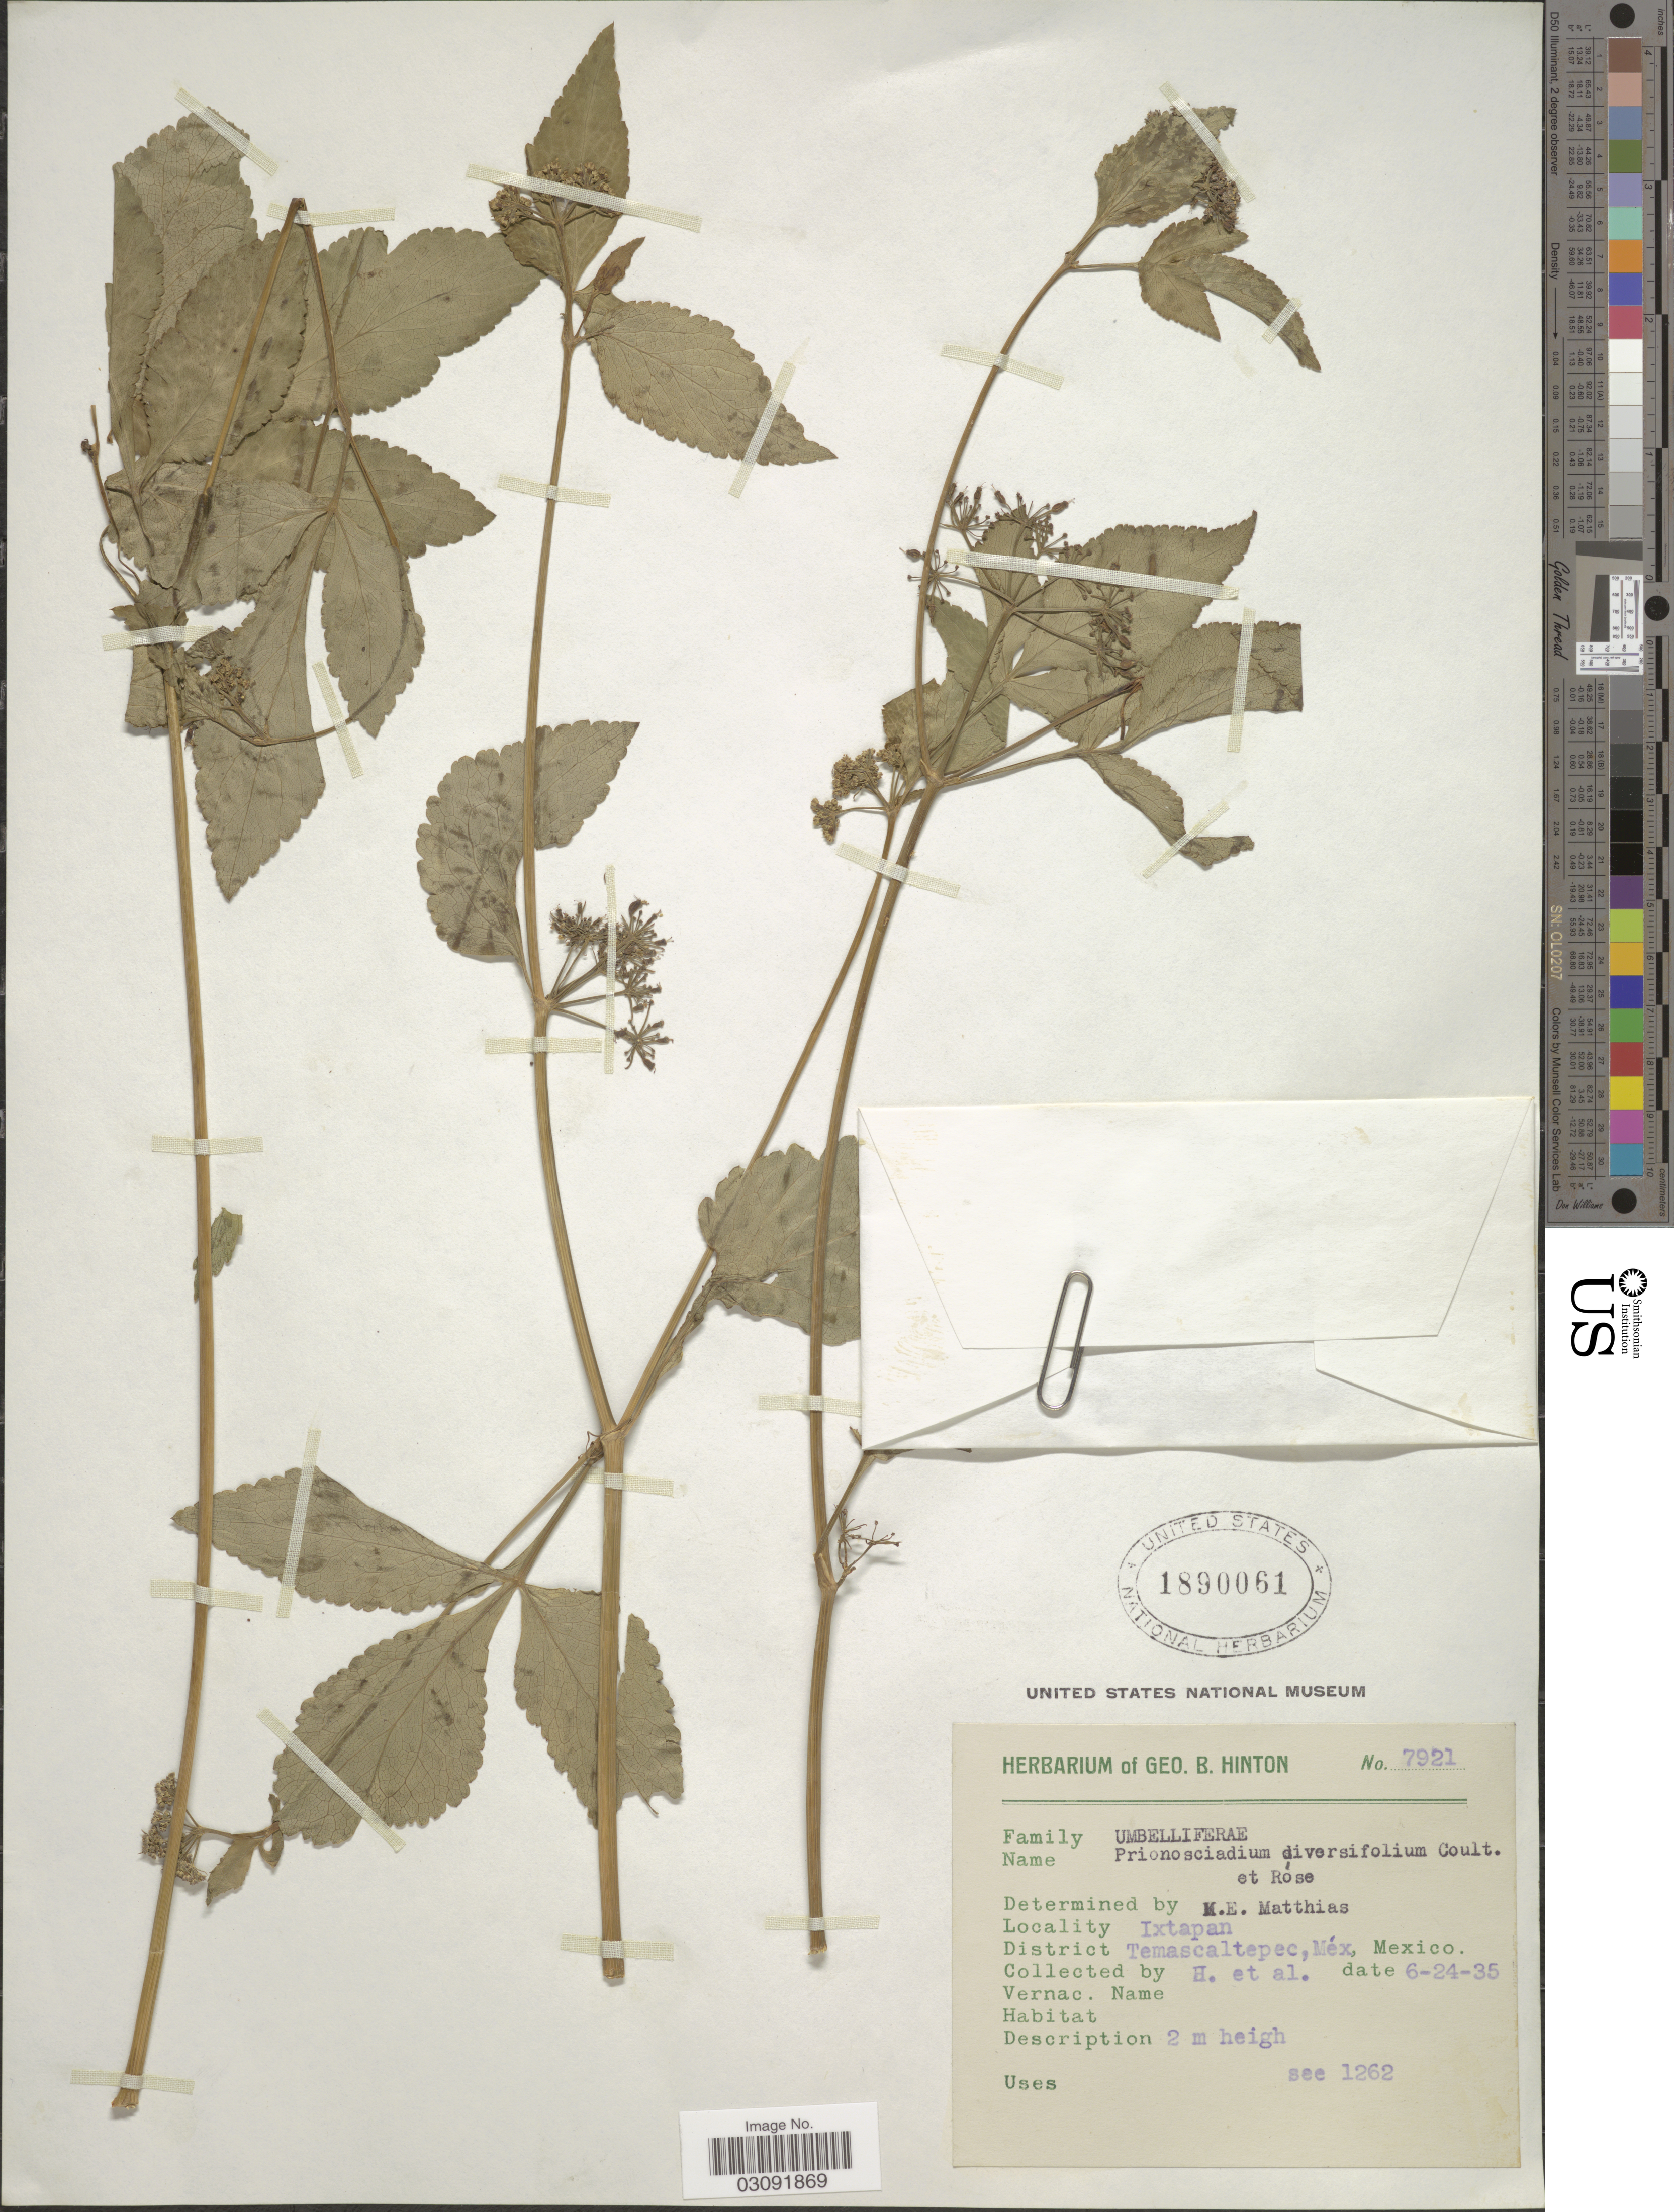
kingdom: Plantae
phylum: Tracheophyta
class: Magnoliopsida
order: Apiales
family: Apiaceae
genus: Prionosciadium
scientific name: Prionosciadium diversifolium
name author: Rose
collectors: G. B. Hinton & et al.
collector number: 7921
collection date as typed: Transcribed d/m/y: 24/6/35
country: Mexico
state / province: México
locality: Ixtapan. District Temascaltepec, Méx.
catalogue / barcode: US 1890061